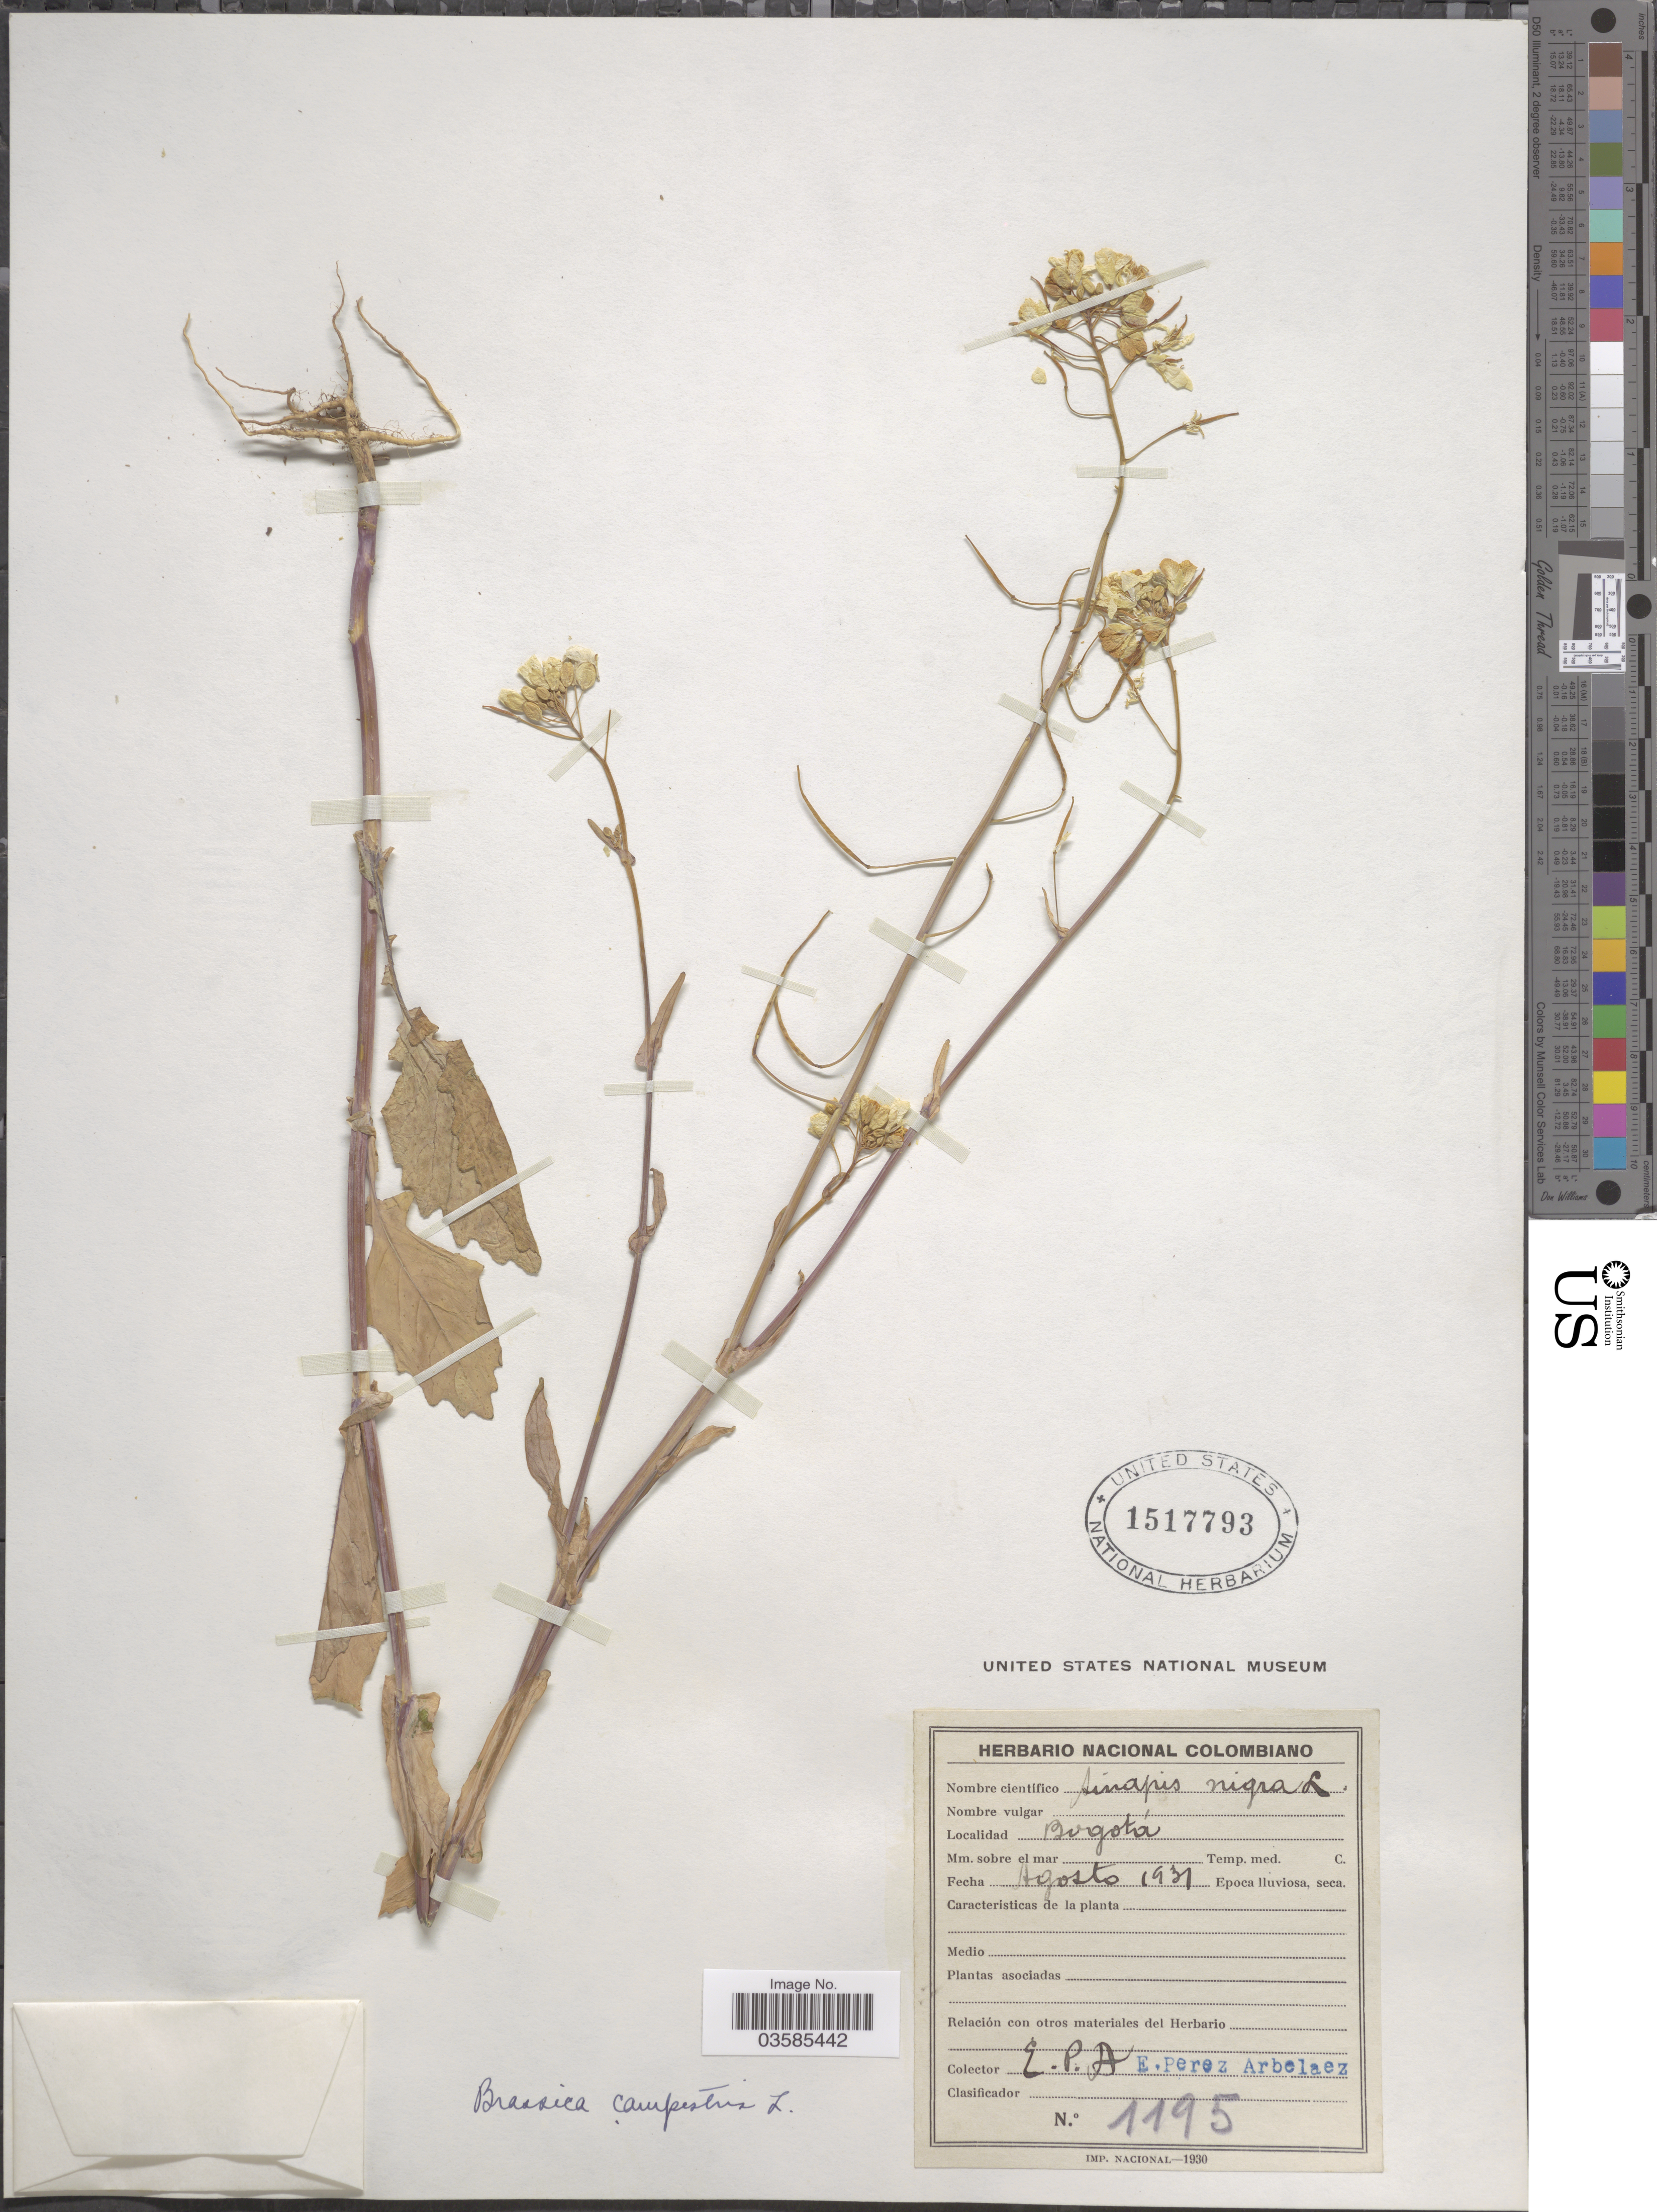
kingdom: Plantae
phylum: Tracheophyta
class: Magnoliopsida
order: Brassicales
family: Brassicaceae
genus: Brassica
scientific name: Brassica campestris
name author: L.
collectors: E. Pérez Arbeláez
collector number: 1195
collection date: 1931-08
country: Colombia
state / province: Bogota D.C.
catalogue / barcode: US 1517793